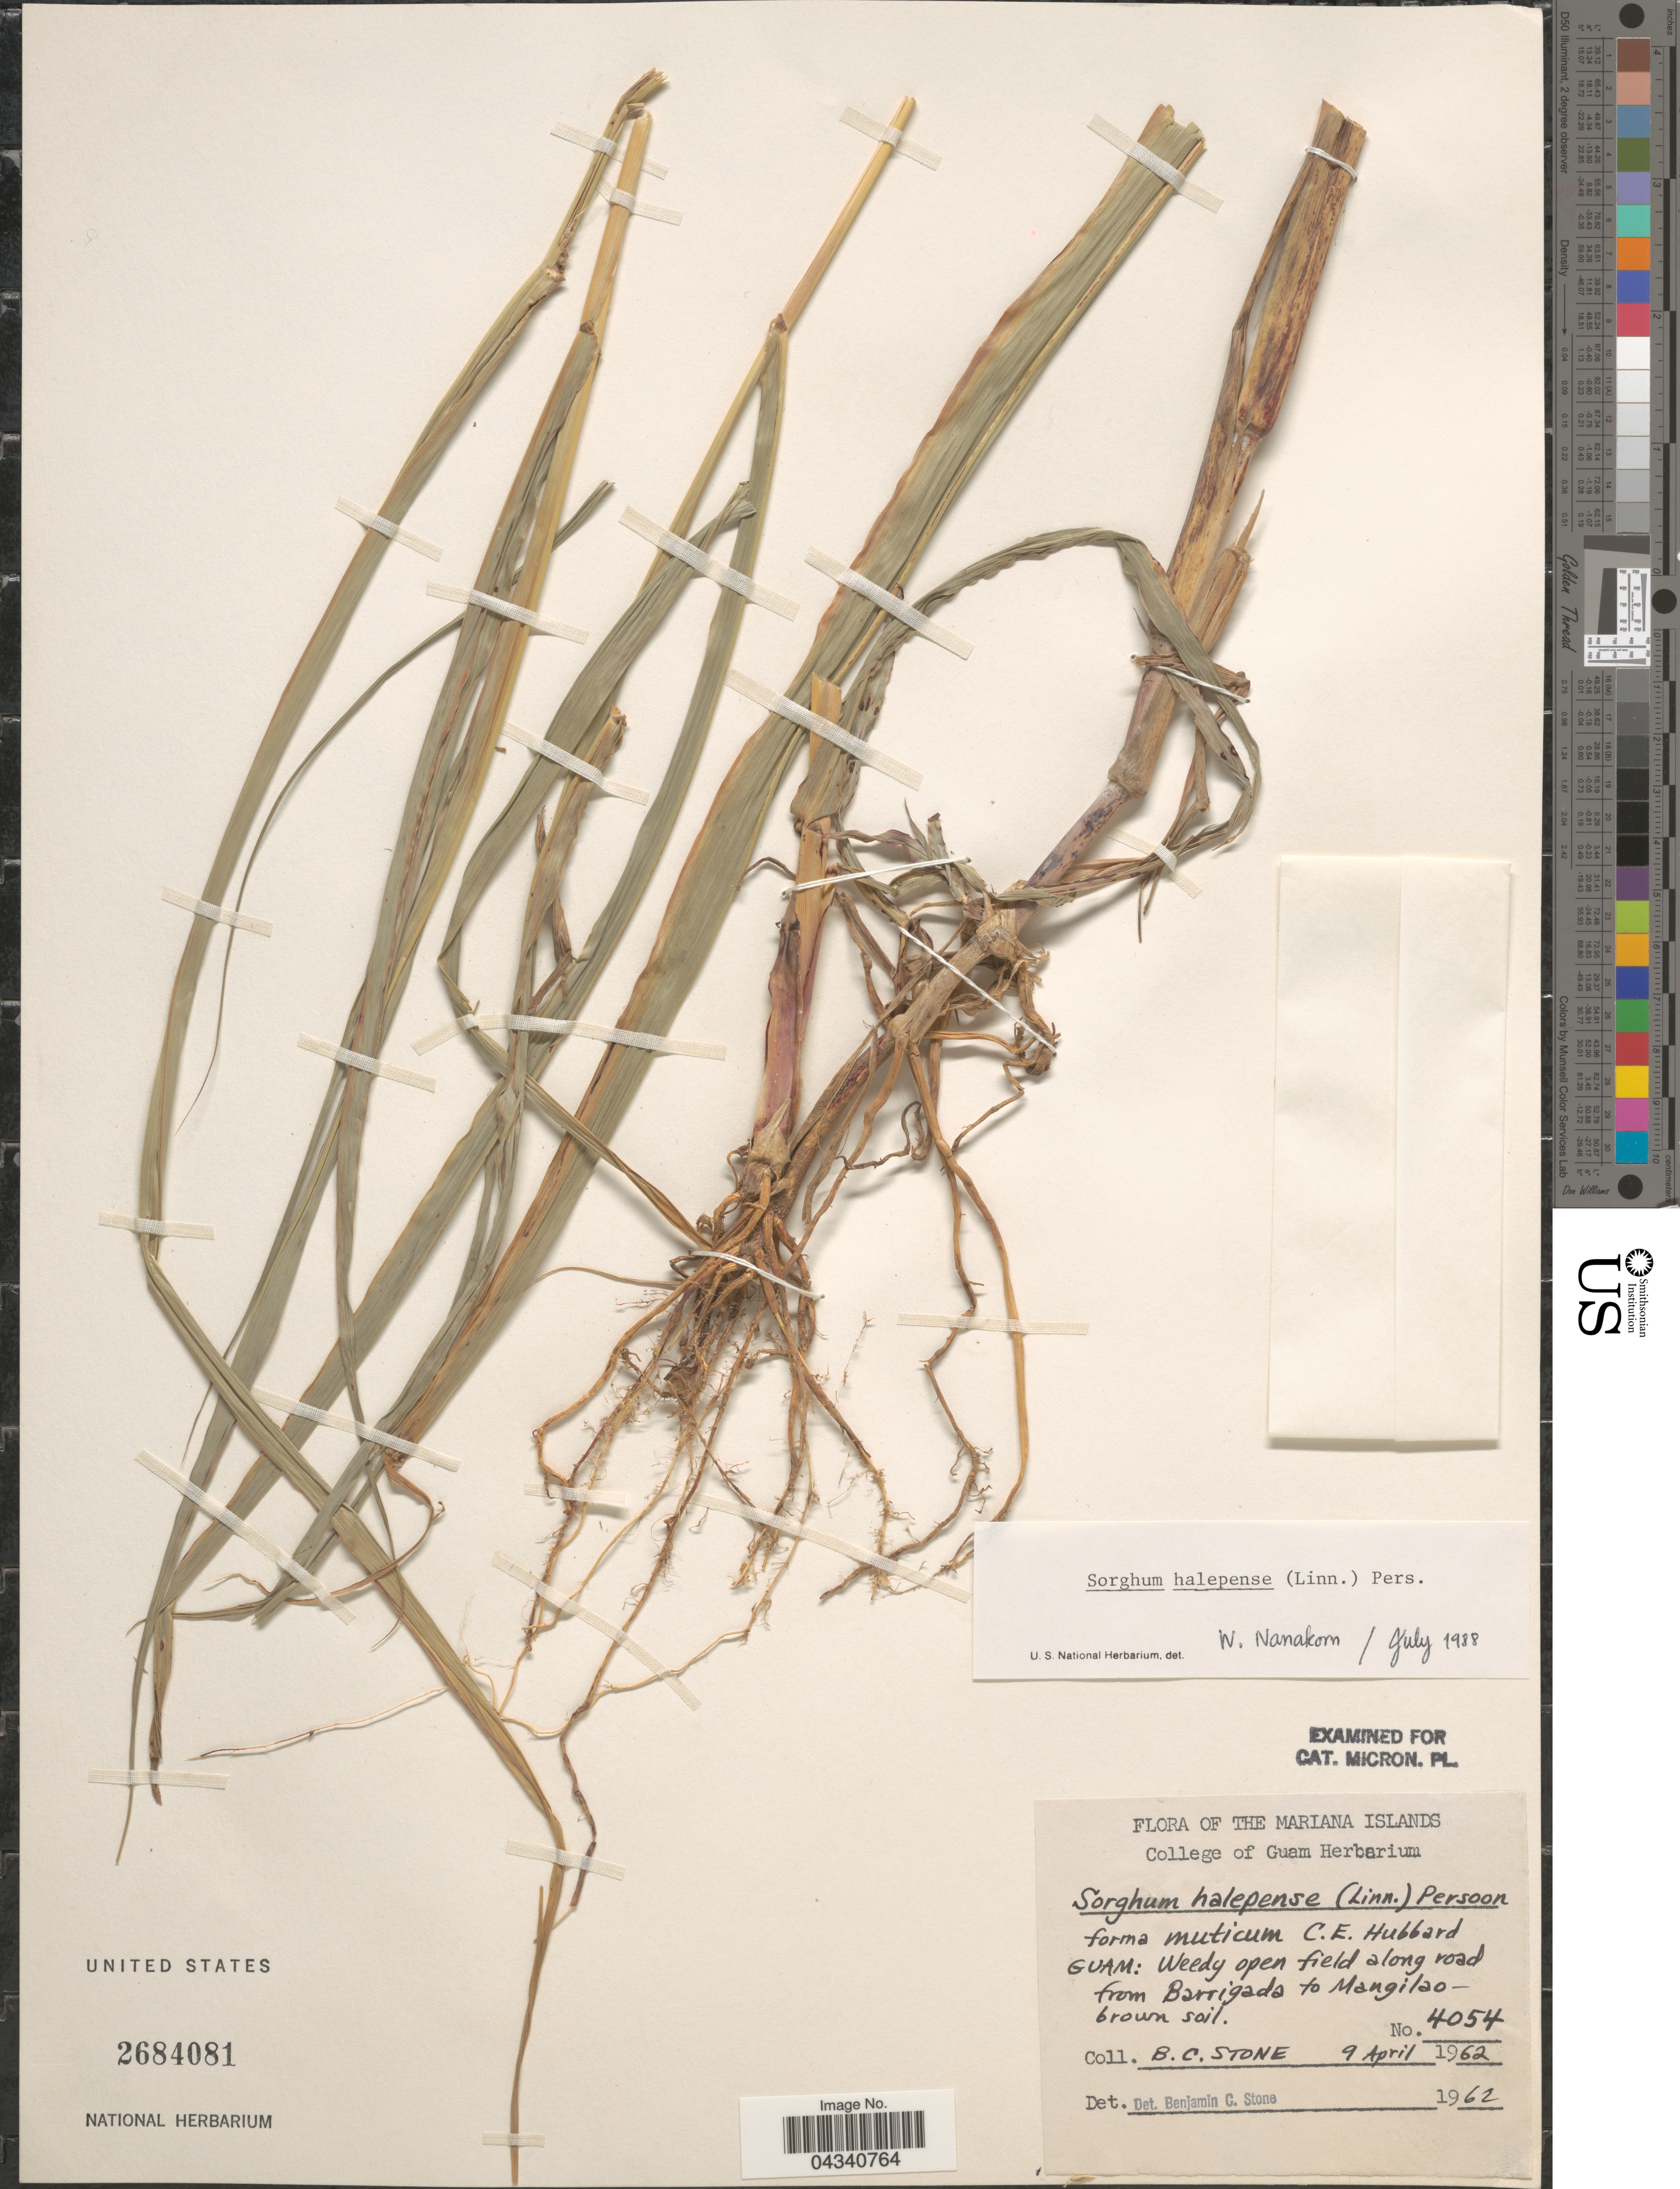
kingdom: Plantae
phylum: Tracheophyta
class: Liliopsida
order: Poales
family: Poaceae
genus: Sorghum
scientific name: Sorghum halepense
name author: (L.) Pers.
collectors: B. C. Stone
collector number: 4054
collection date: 1962-04-09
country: Guam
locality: Mariana Islands. Guam: Weedy open field along road from Barrigada to Mangilao.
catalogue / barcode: US 2684081